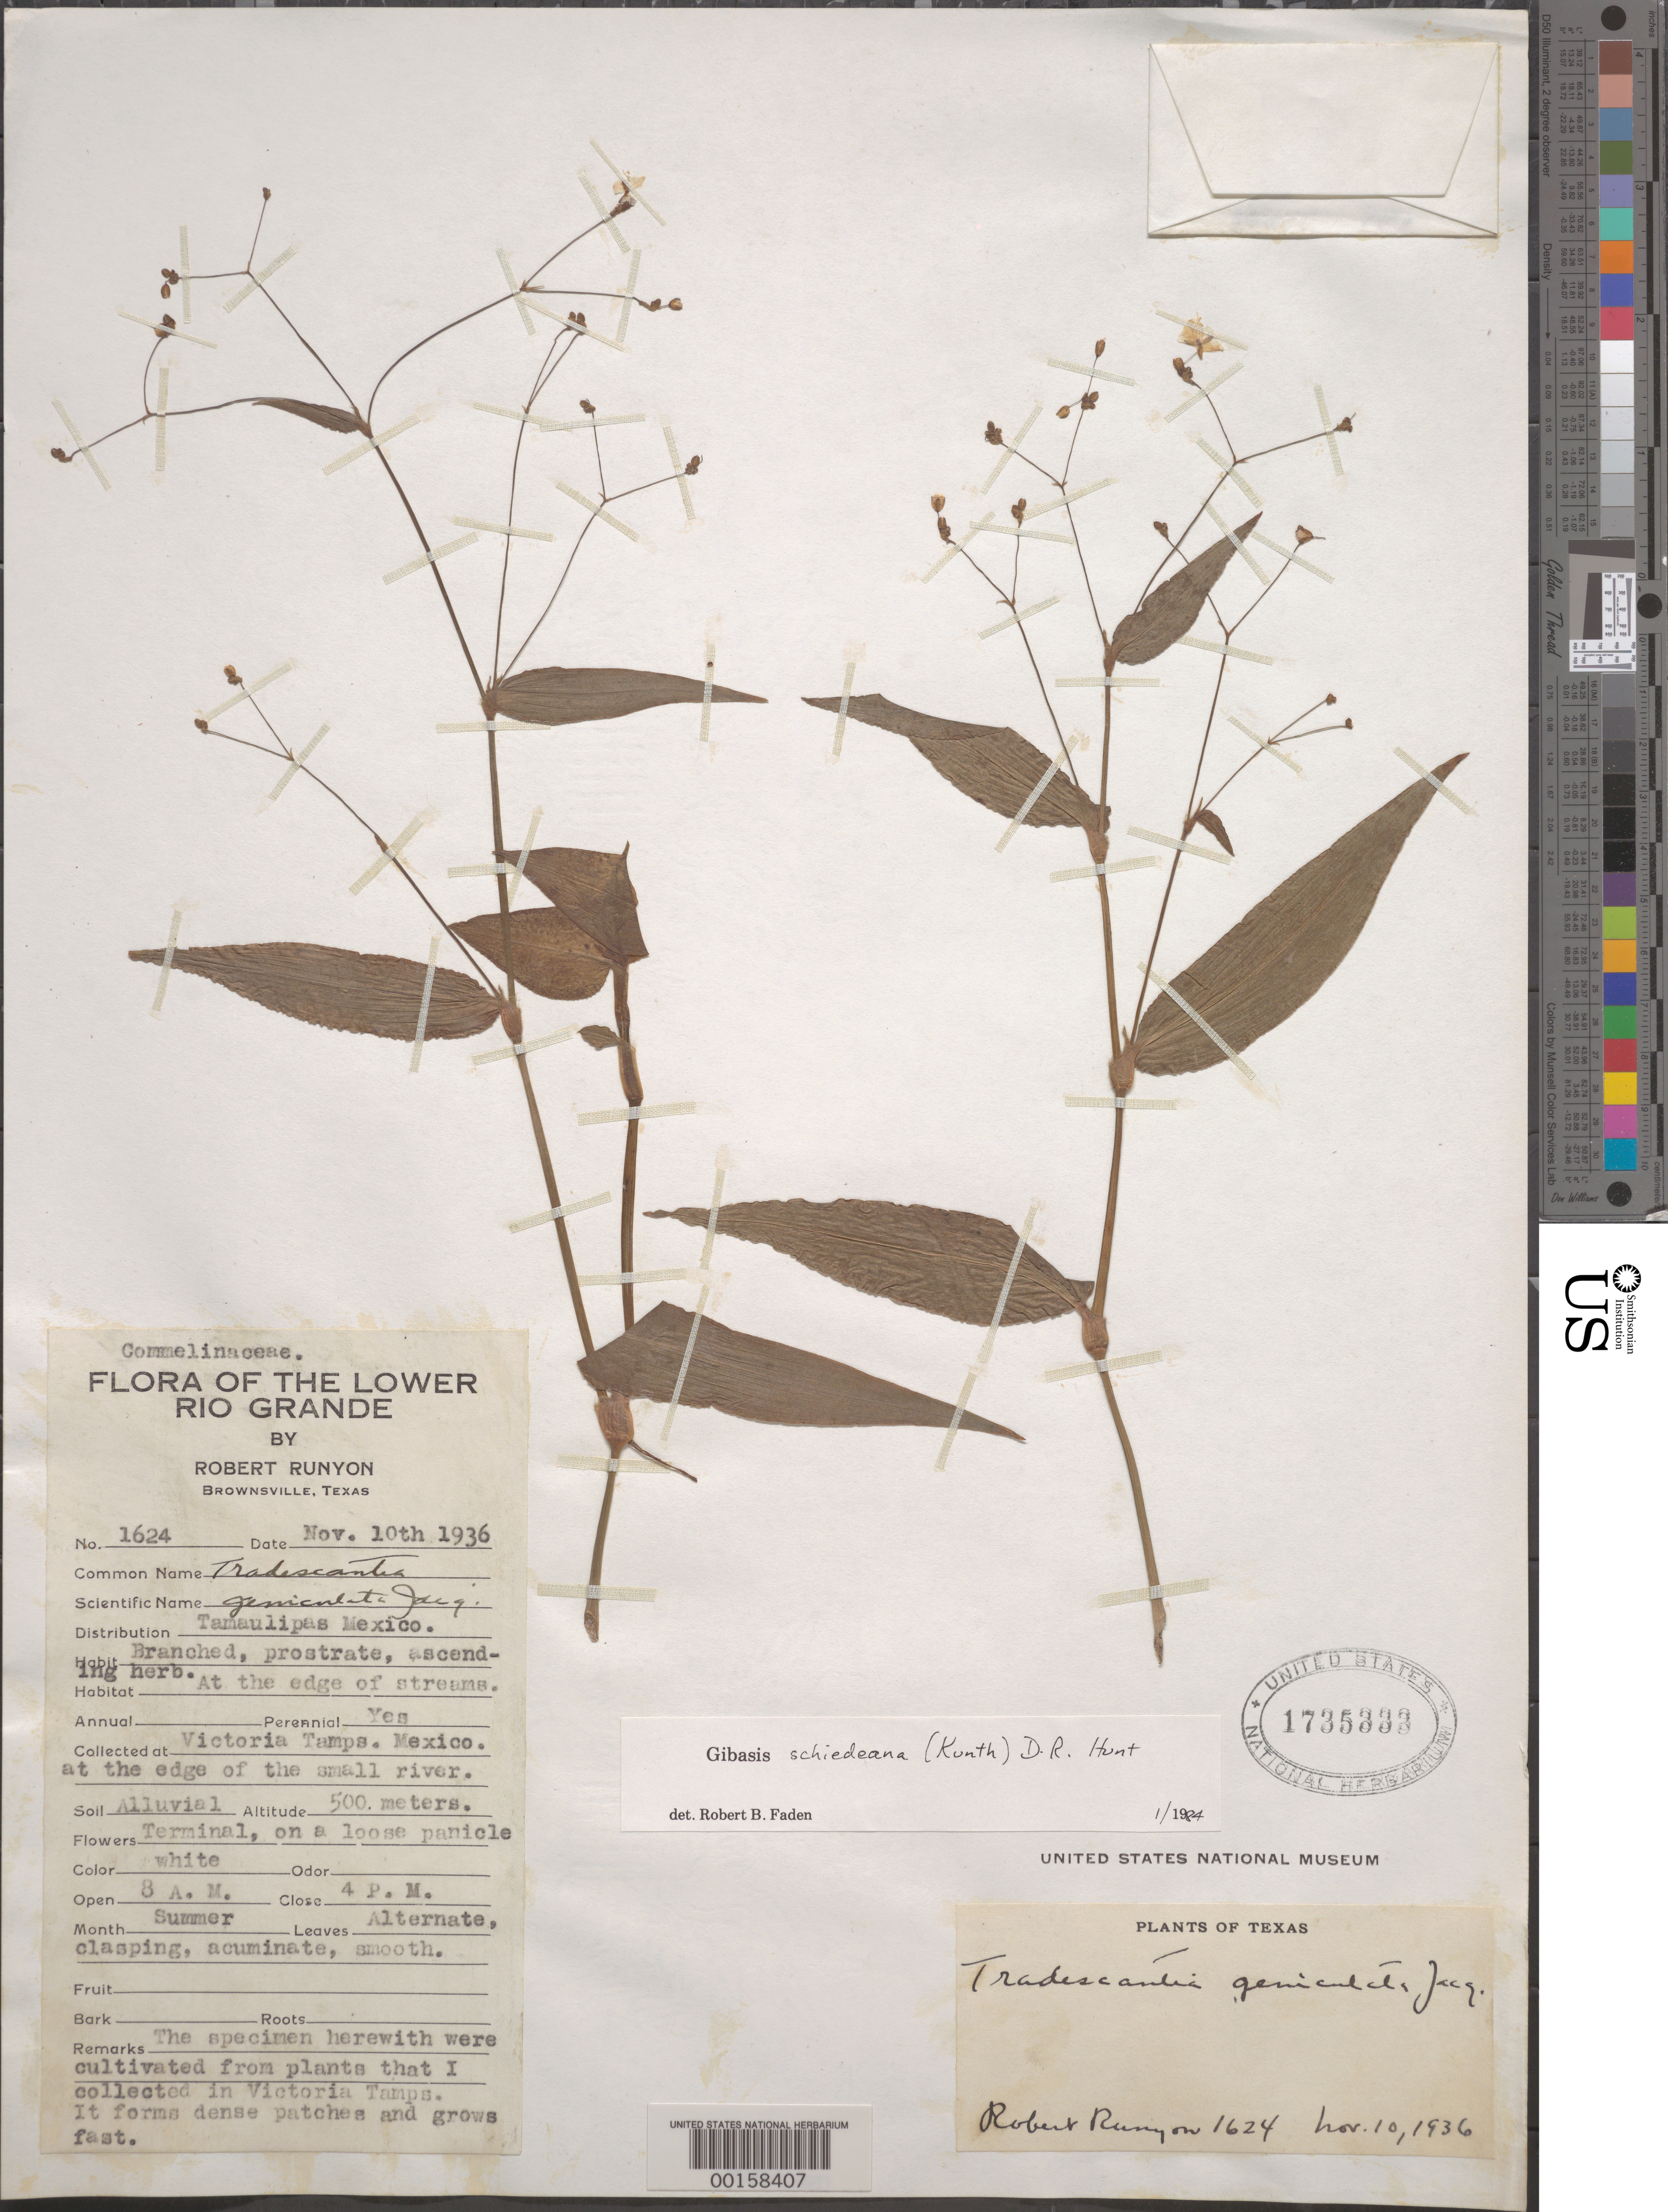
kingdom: Plantae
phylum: Tracheophyta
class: Liliopsida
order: Commelinales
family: Commelinaceae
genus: Gibasis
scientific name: Gibasis pellucida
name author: (M. Martens & Galeotti) D.R. Hunt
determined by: Faden, Robert B., (US), Smithsonian Institution - National Museum of Natural History (UNITED STATES)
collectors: R. Runyon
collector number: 1624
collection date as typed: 10 Nov 1936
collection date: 1936-11-10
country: Mexico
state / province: Tamaulipas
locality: Victoria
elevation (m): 500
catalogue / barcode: US 1735333